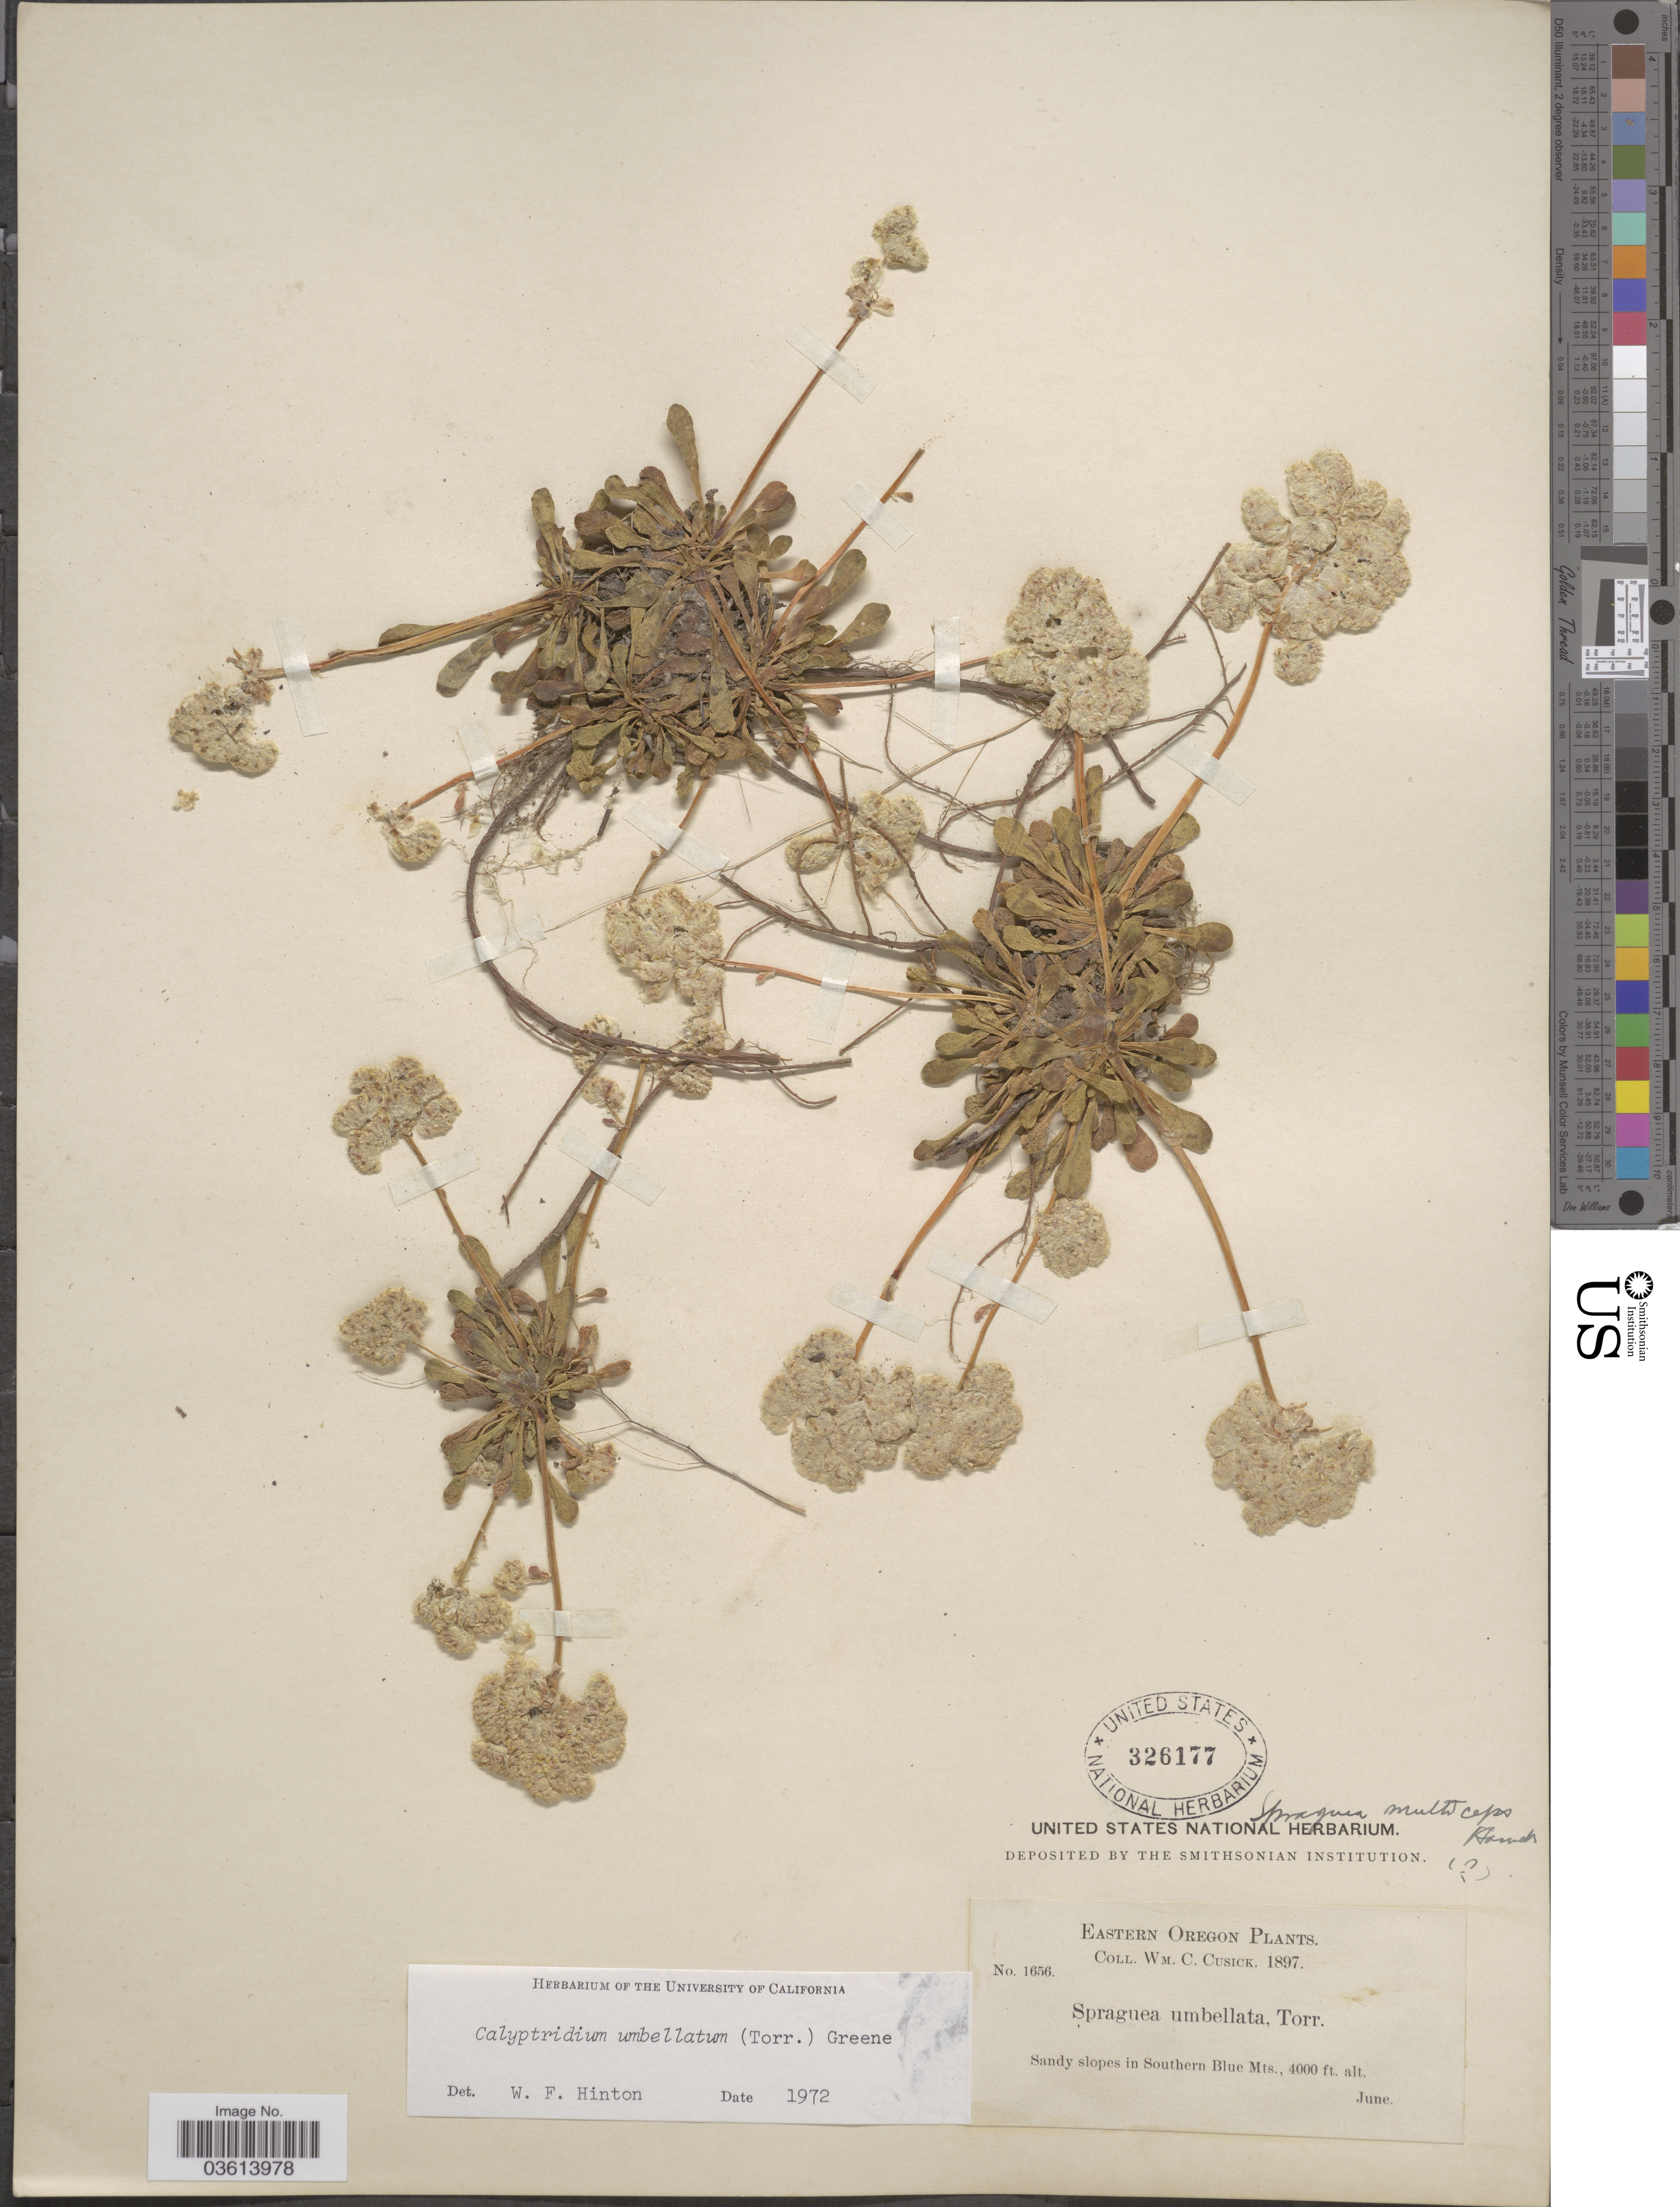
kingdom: Plantae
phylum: Tracheophyta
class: Magnoliopsida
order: Caryophyllales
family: Montiaceae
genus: Calyptridium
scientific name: Calyptridium umbellatum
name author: (Torr.) Greene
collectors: W. C. Cusick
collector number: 1656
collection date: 1897-06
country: United States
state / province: Oregon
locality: Eastern Oregon. Sandy slopes in Southern Blue Mts.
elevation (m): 1219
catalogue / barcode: US 326177